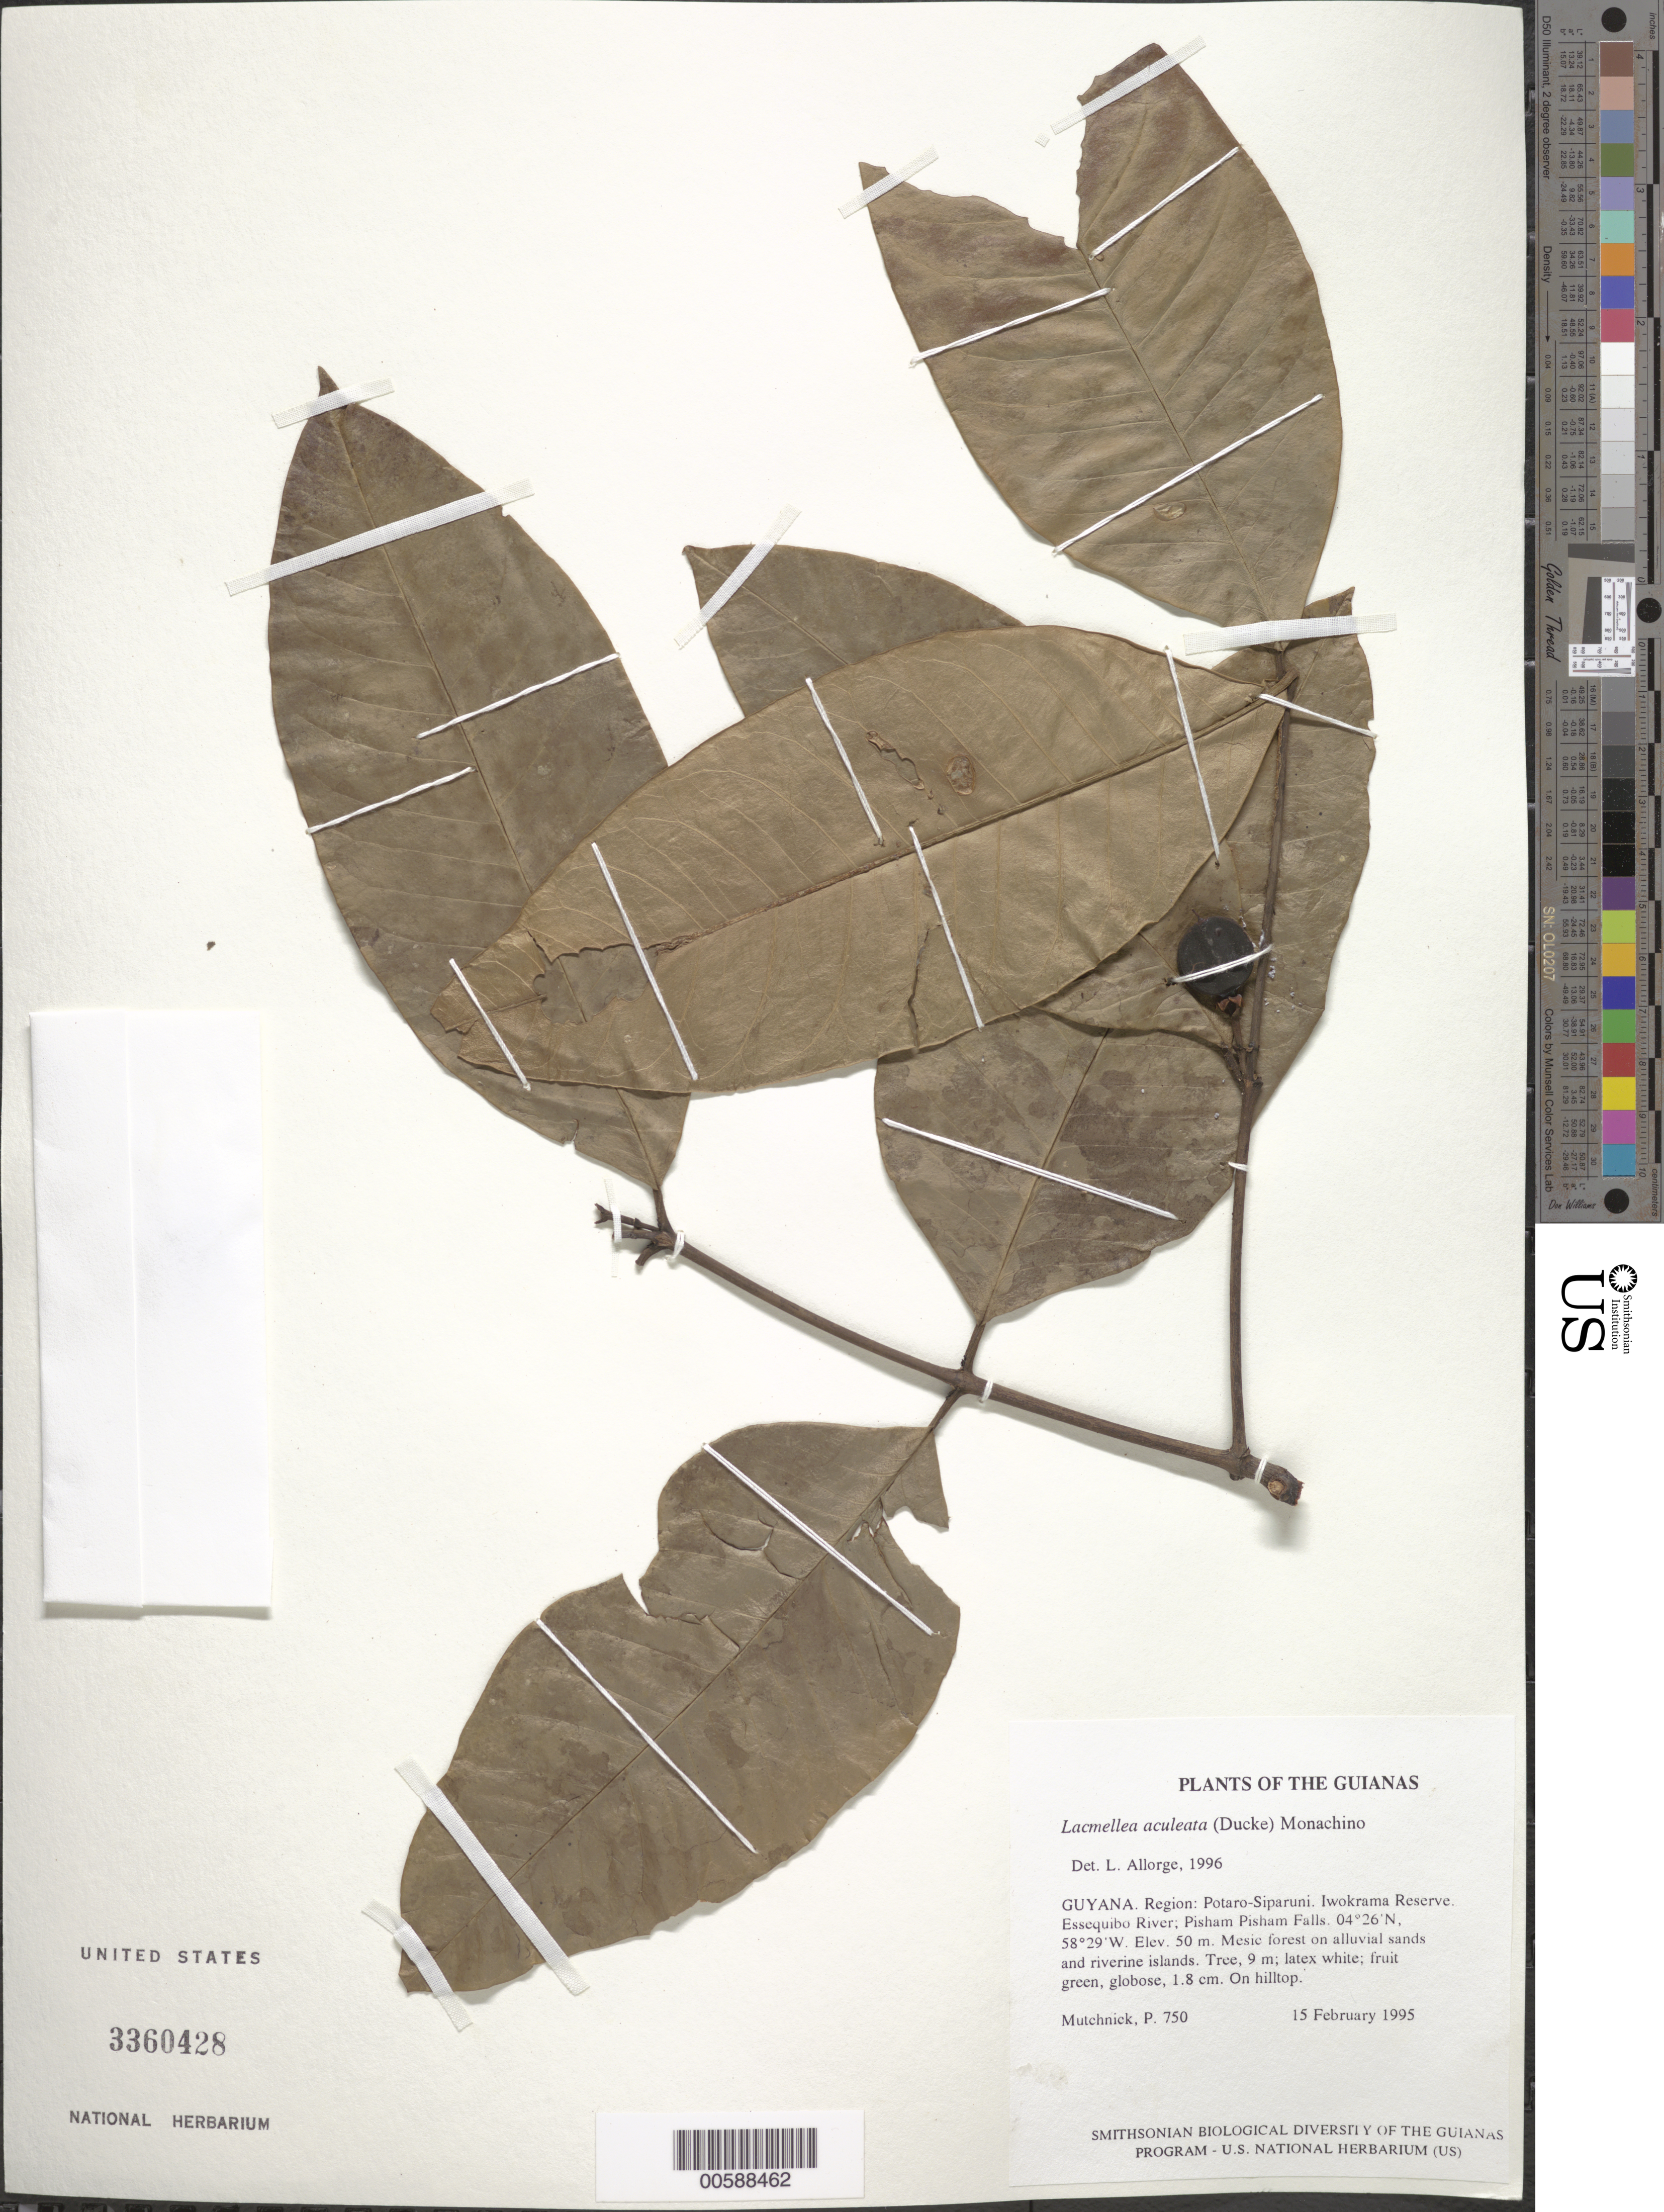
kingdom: Plantae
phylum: Tracheophyta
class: Magnoliopsida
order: Gentianales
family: Apocynaceae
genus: Lacmellea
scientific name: Lacmellea aculeata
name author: (Ducke) Monach.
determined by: Allorge, L.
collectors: P. Mutchnick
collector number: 750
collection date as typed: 15 February 1995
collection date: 1995-02-15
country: Guyana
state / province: Potaro-Siparuni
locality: Iwokrama Reserve. Essequibo River; Pisham Pisham Falls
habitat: Mesic forest on alluvial sands and riverine islands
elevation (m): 50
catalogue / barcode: US 3360428